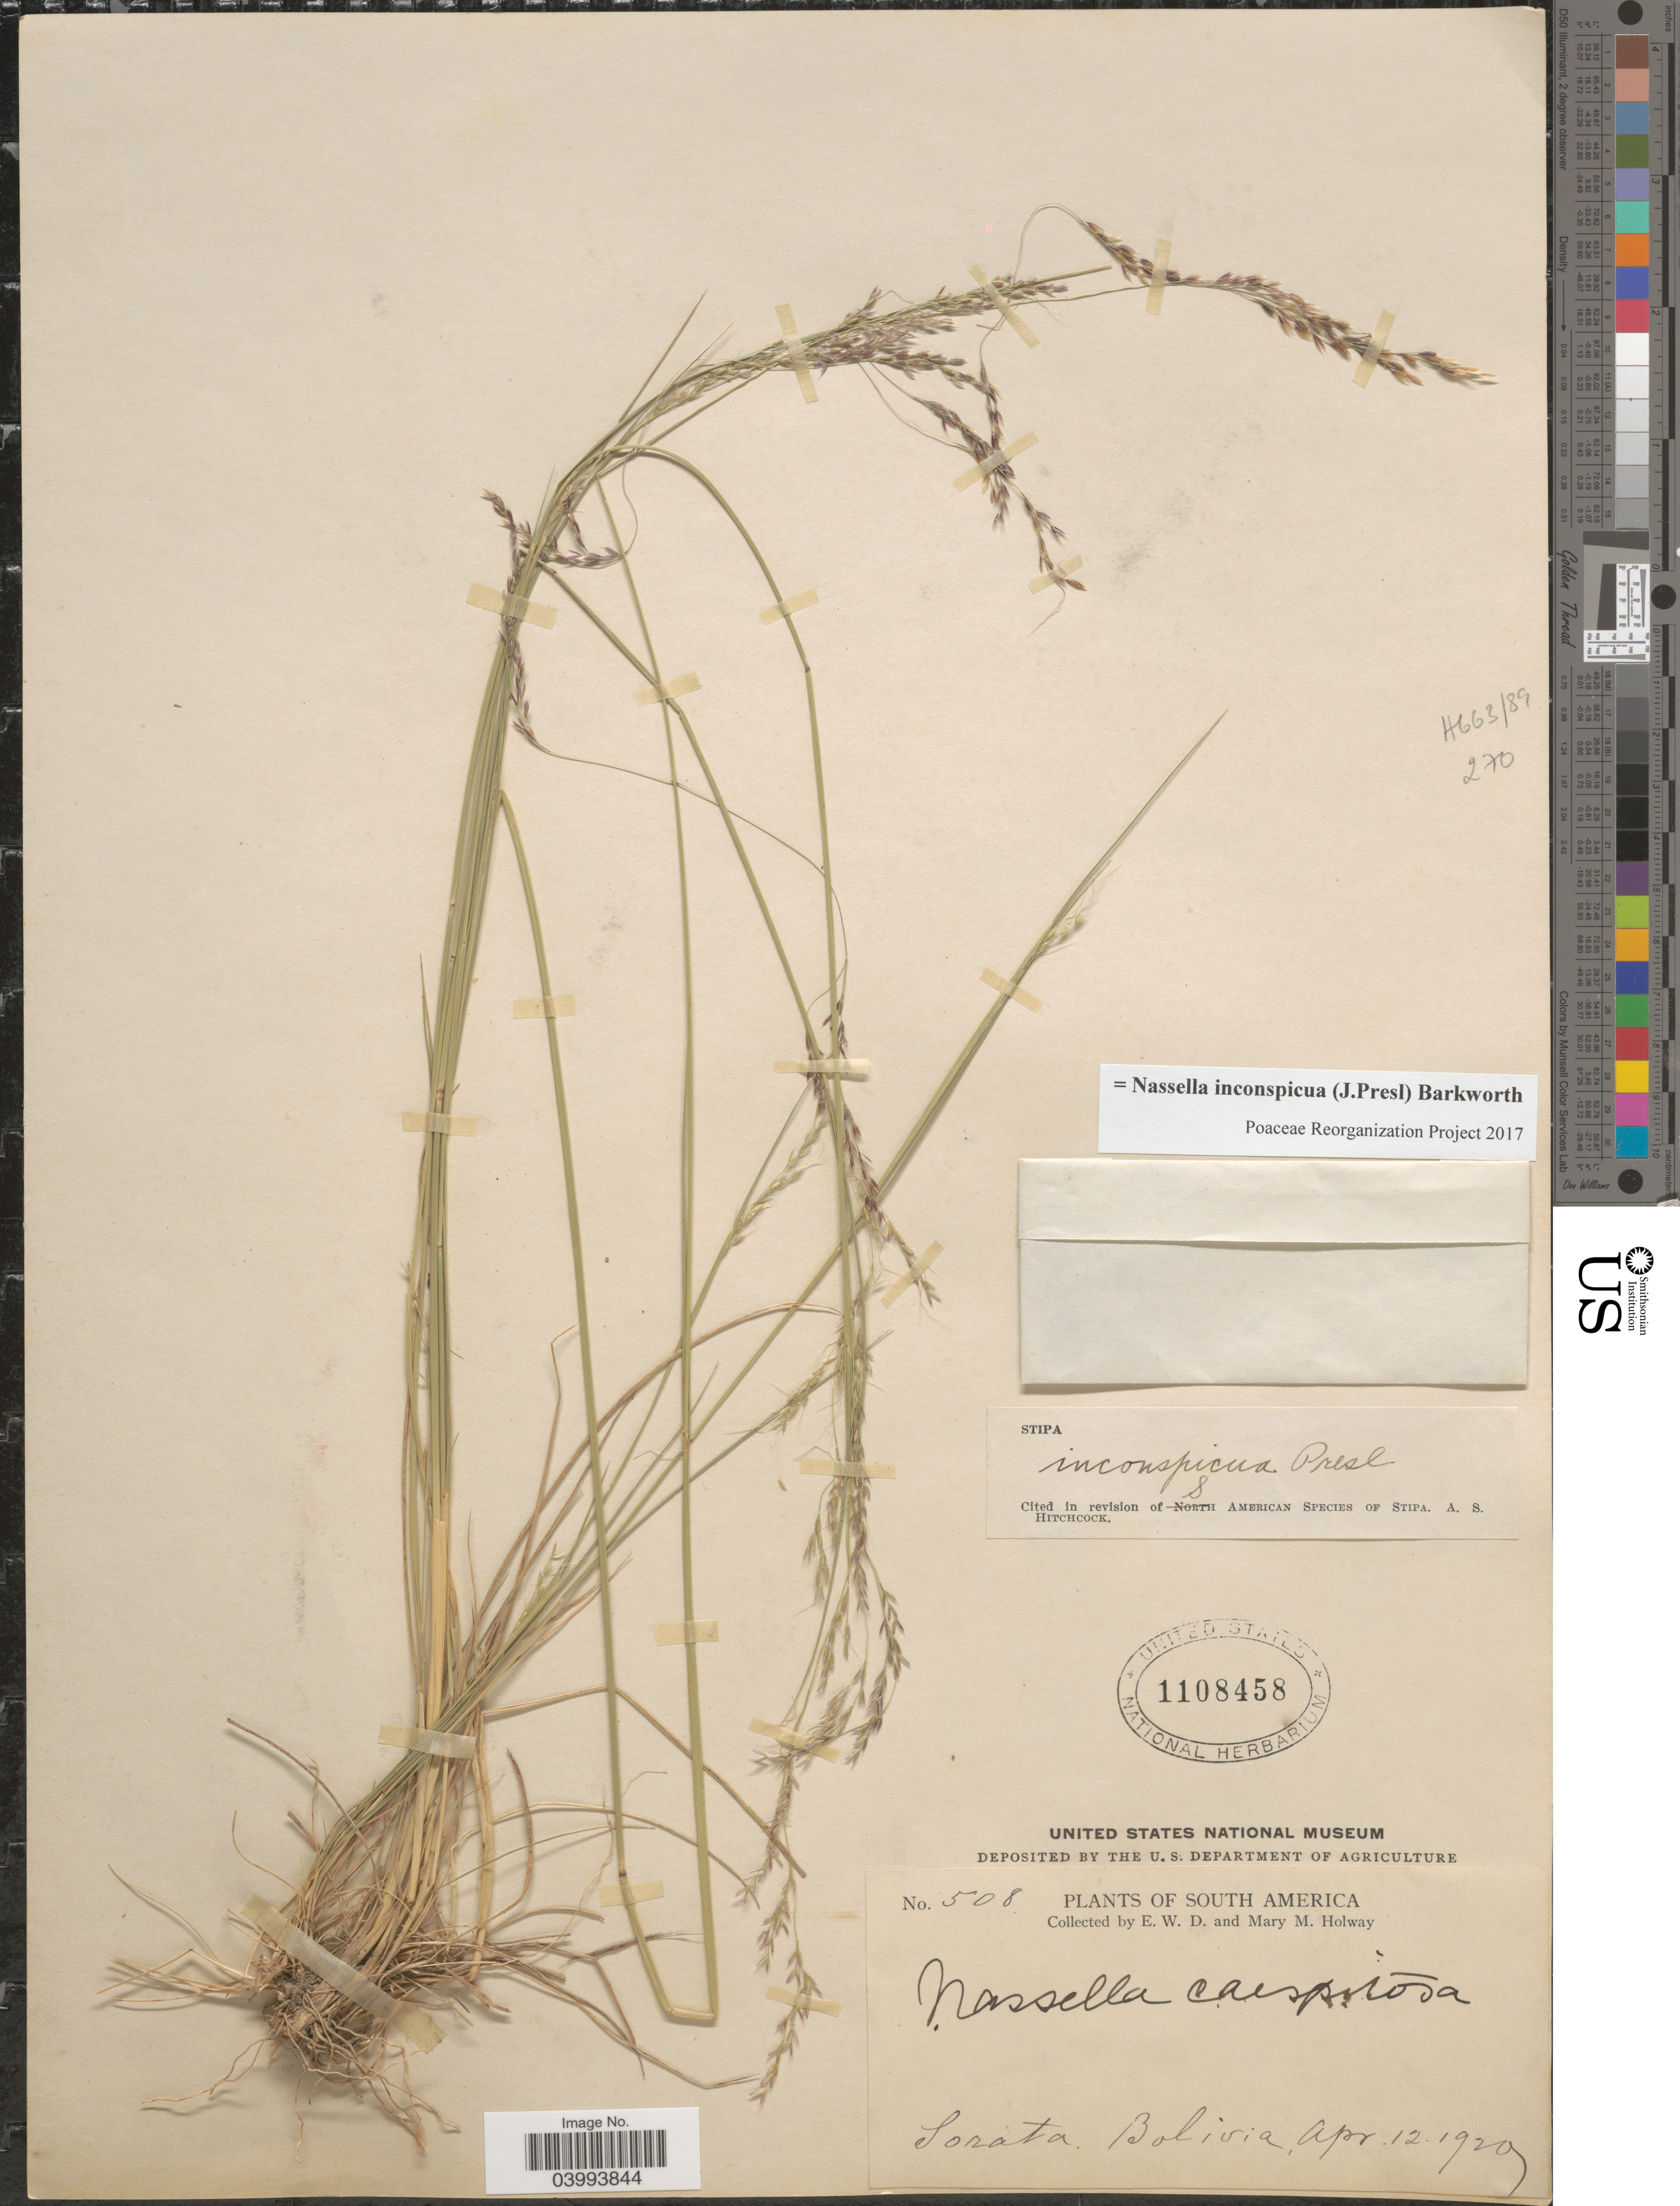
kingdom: Plantae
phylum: Tracheophyta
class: Liliopsida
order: Poales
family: Poaceae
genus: Nassella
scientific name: Nassella inconspicua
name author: (J. Presl) Barkworth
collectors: E. W. D. Holway & M. M. Holway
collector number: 508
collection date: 1920-04-12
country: Bolivia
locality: Sorata.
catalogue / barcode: US 1108458